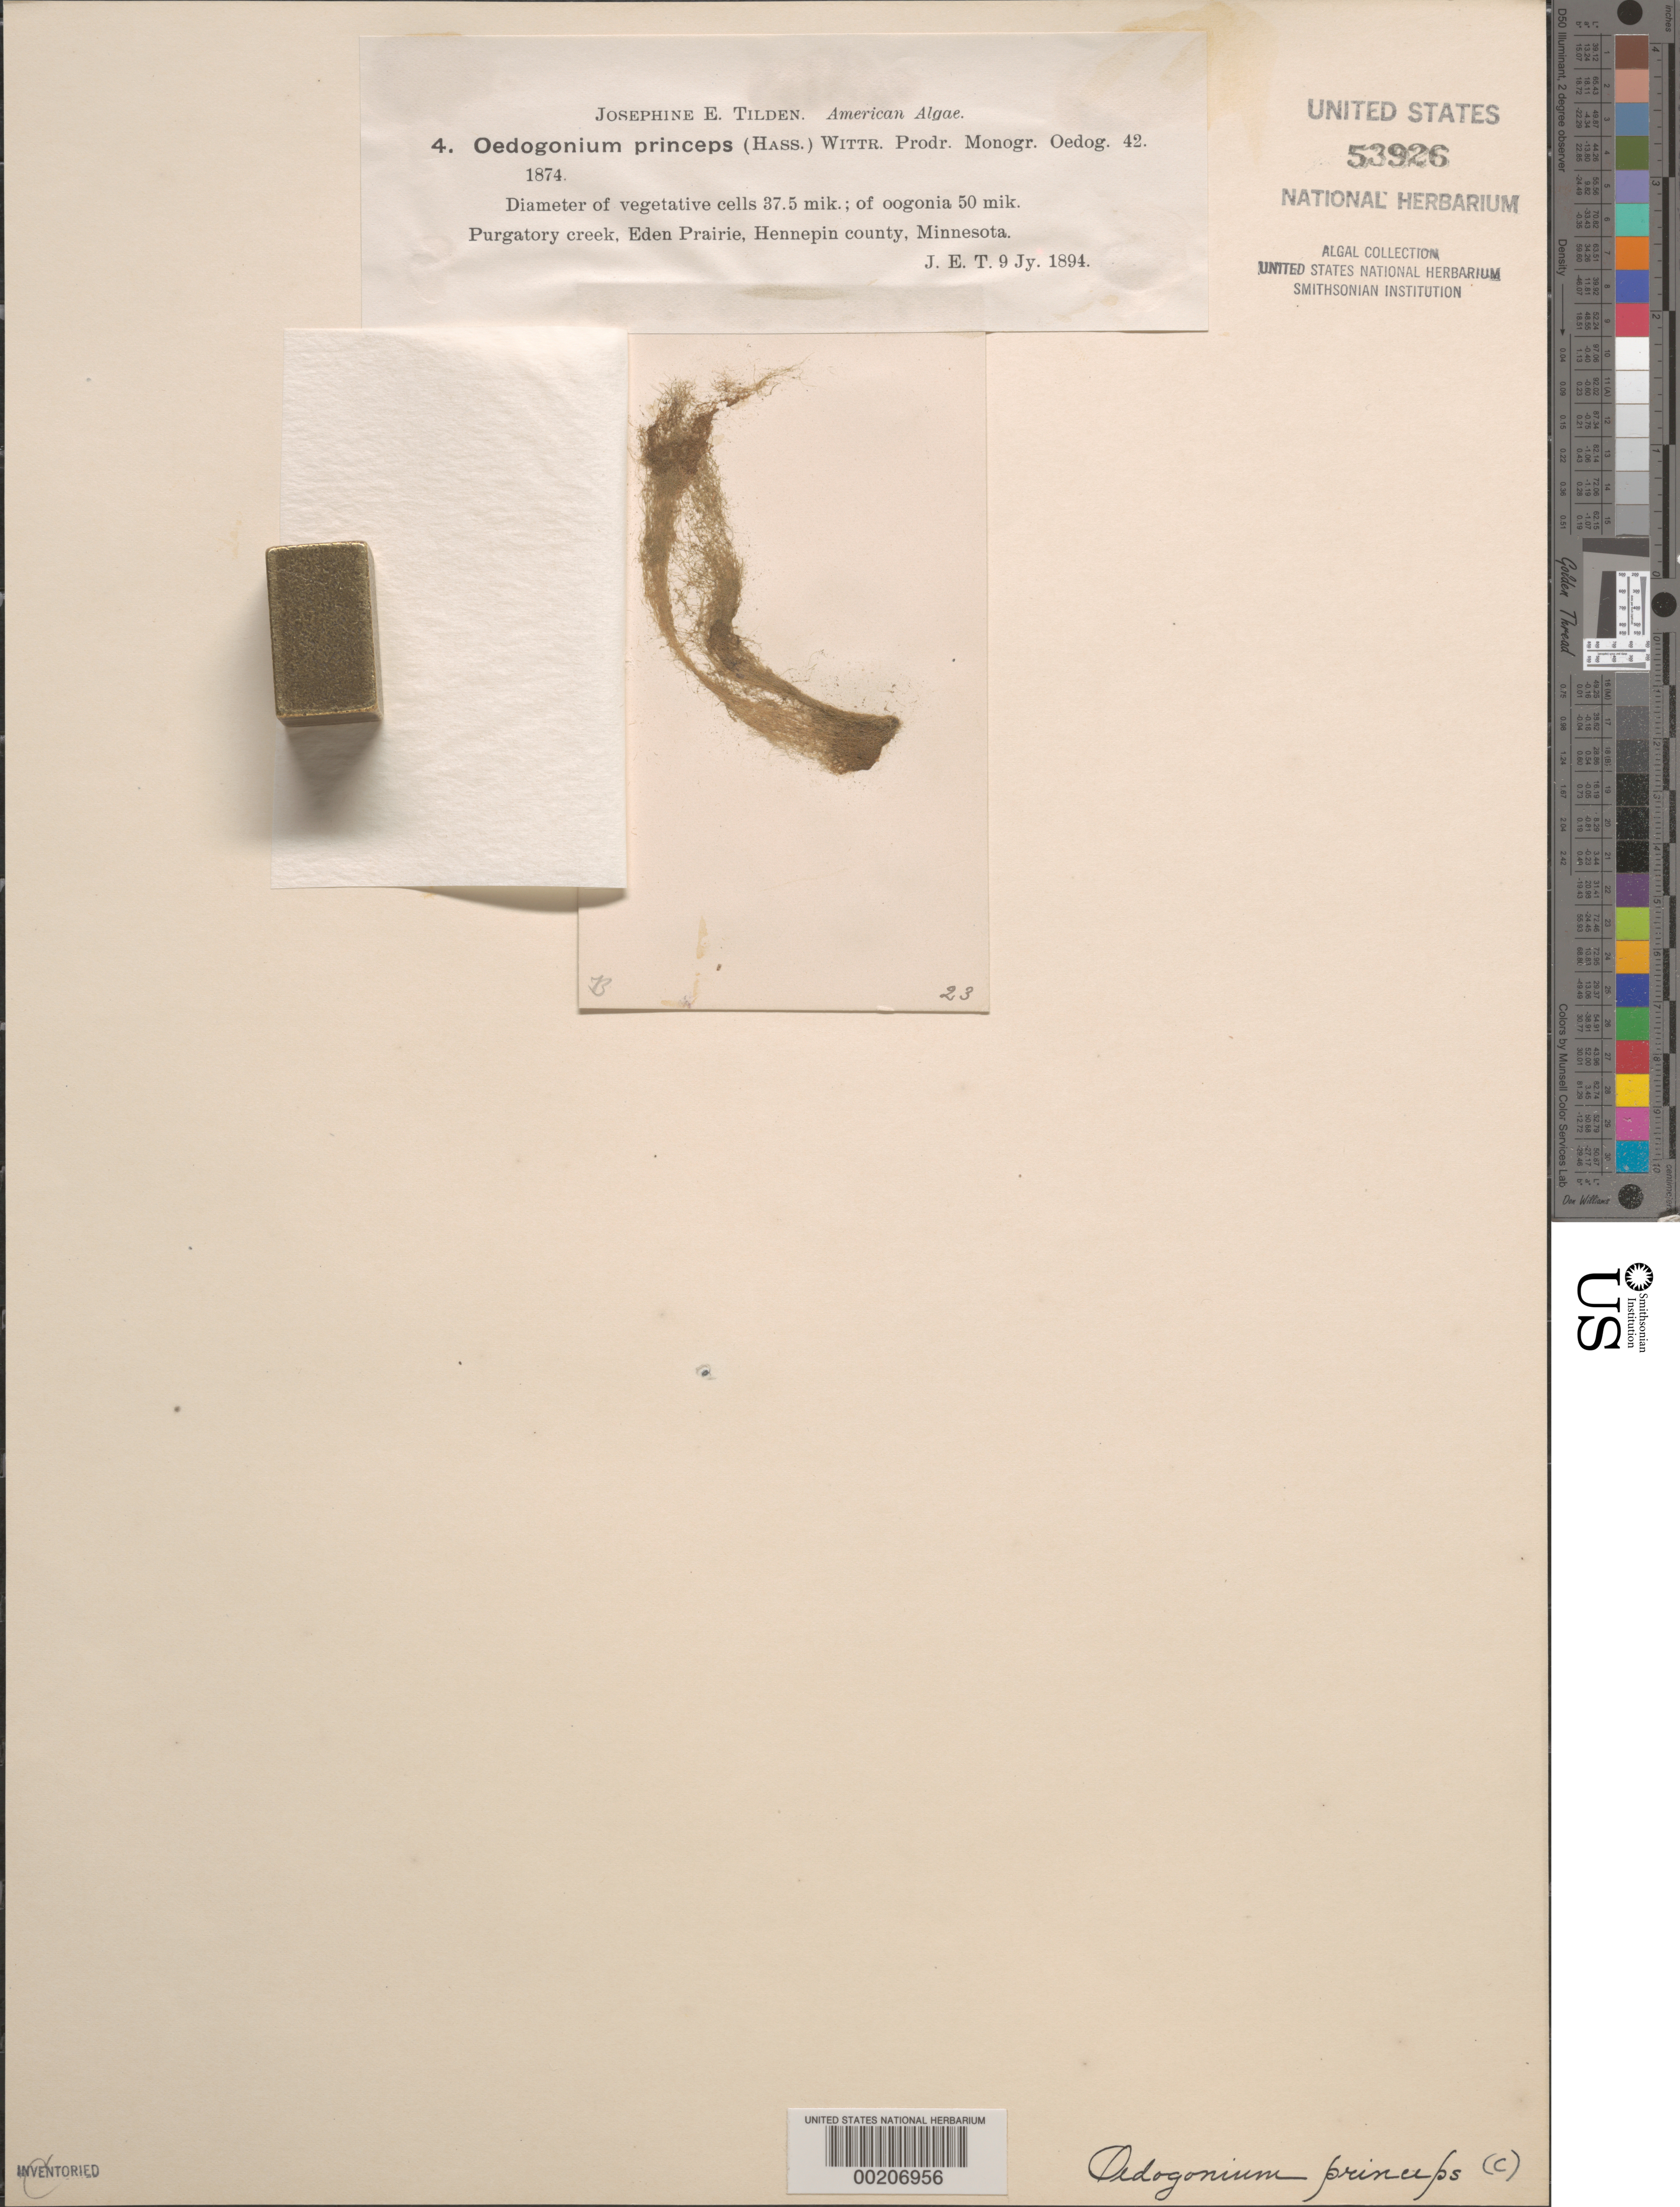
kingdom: Plantae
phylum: Chlorophyta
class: Chlorophyceae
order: Oedogoniales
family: Oedogoniaceae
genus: Oedogonium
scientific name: Oedogonium princeps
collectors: J. E. Tilden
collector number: JET 4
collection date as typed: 09 Jun 1894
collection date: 1894-06-09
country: United States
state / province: Minnesota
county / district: Hennepin County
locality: Eden Prairie, Purgatory Creek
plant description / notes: Tilden, American Algae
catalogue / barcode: US 53926